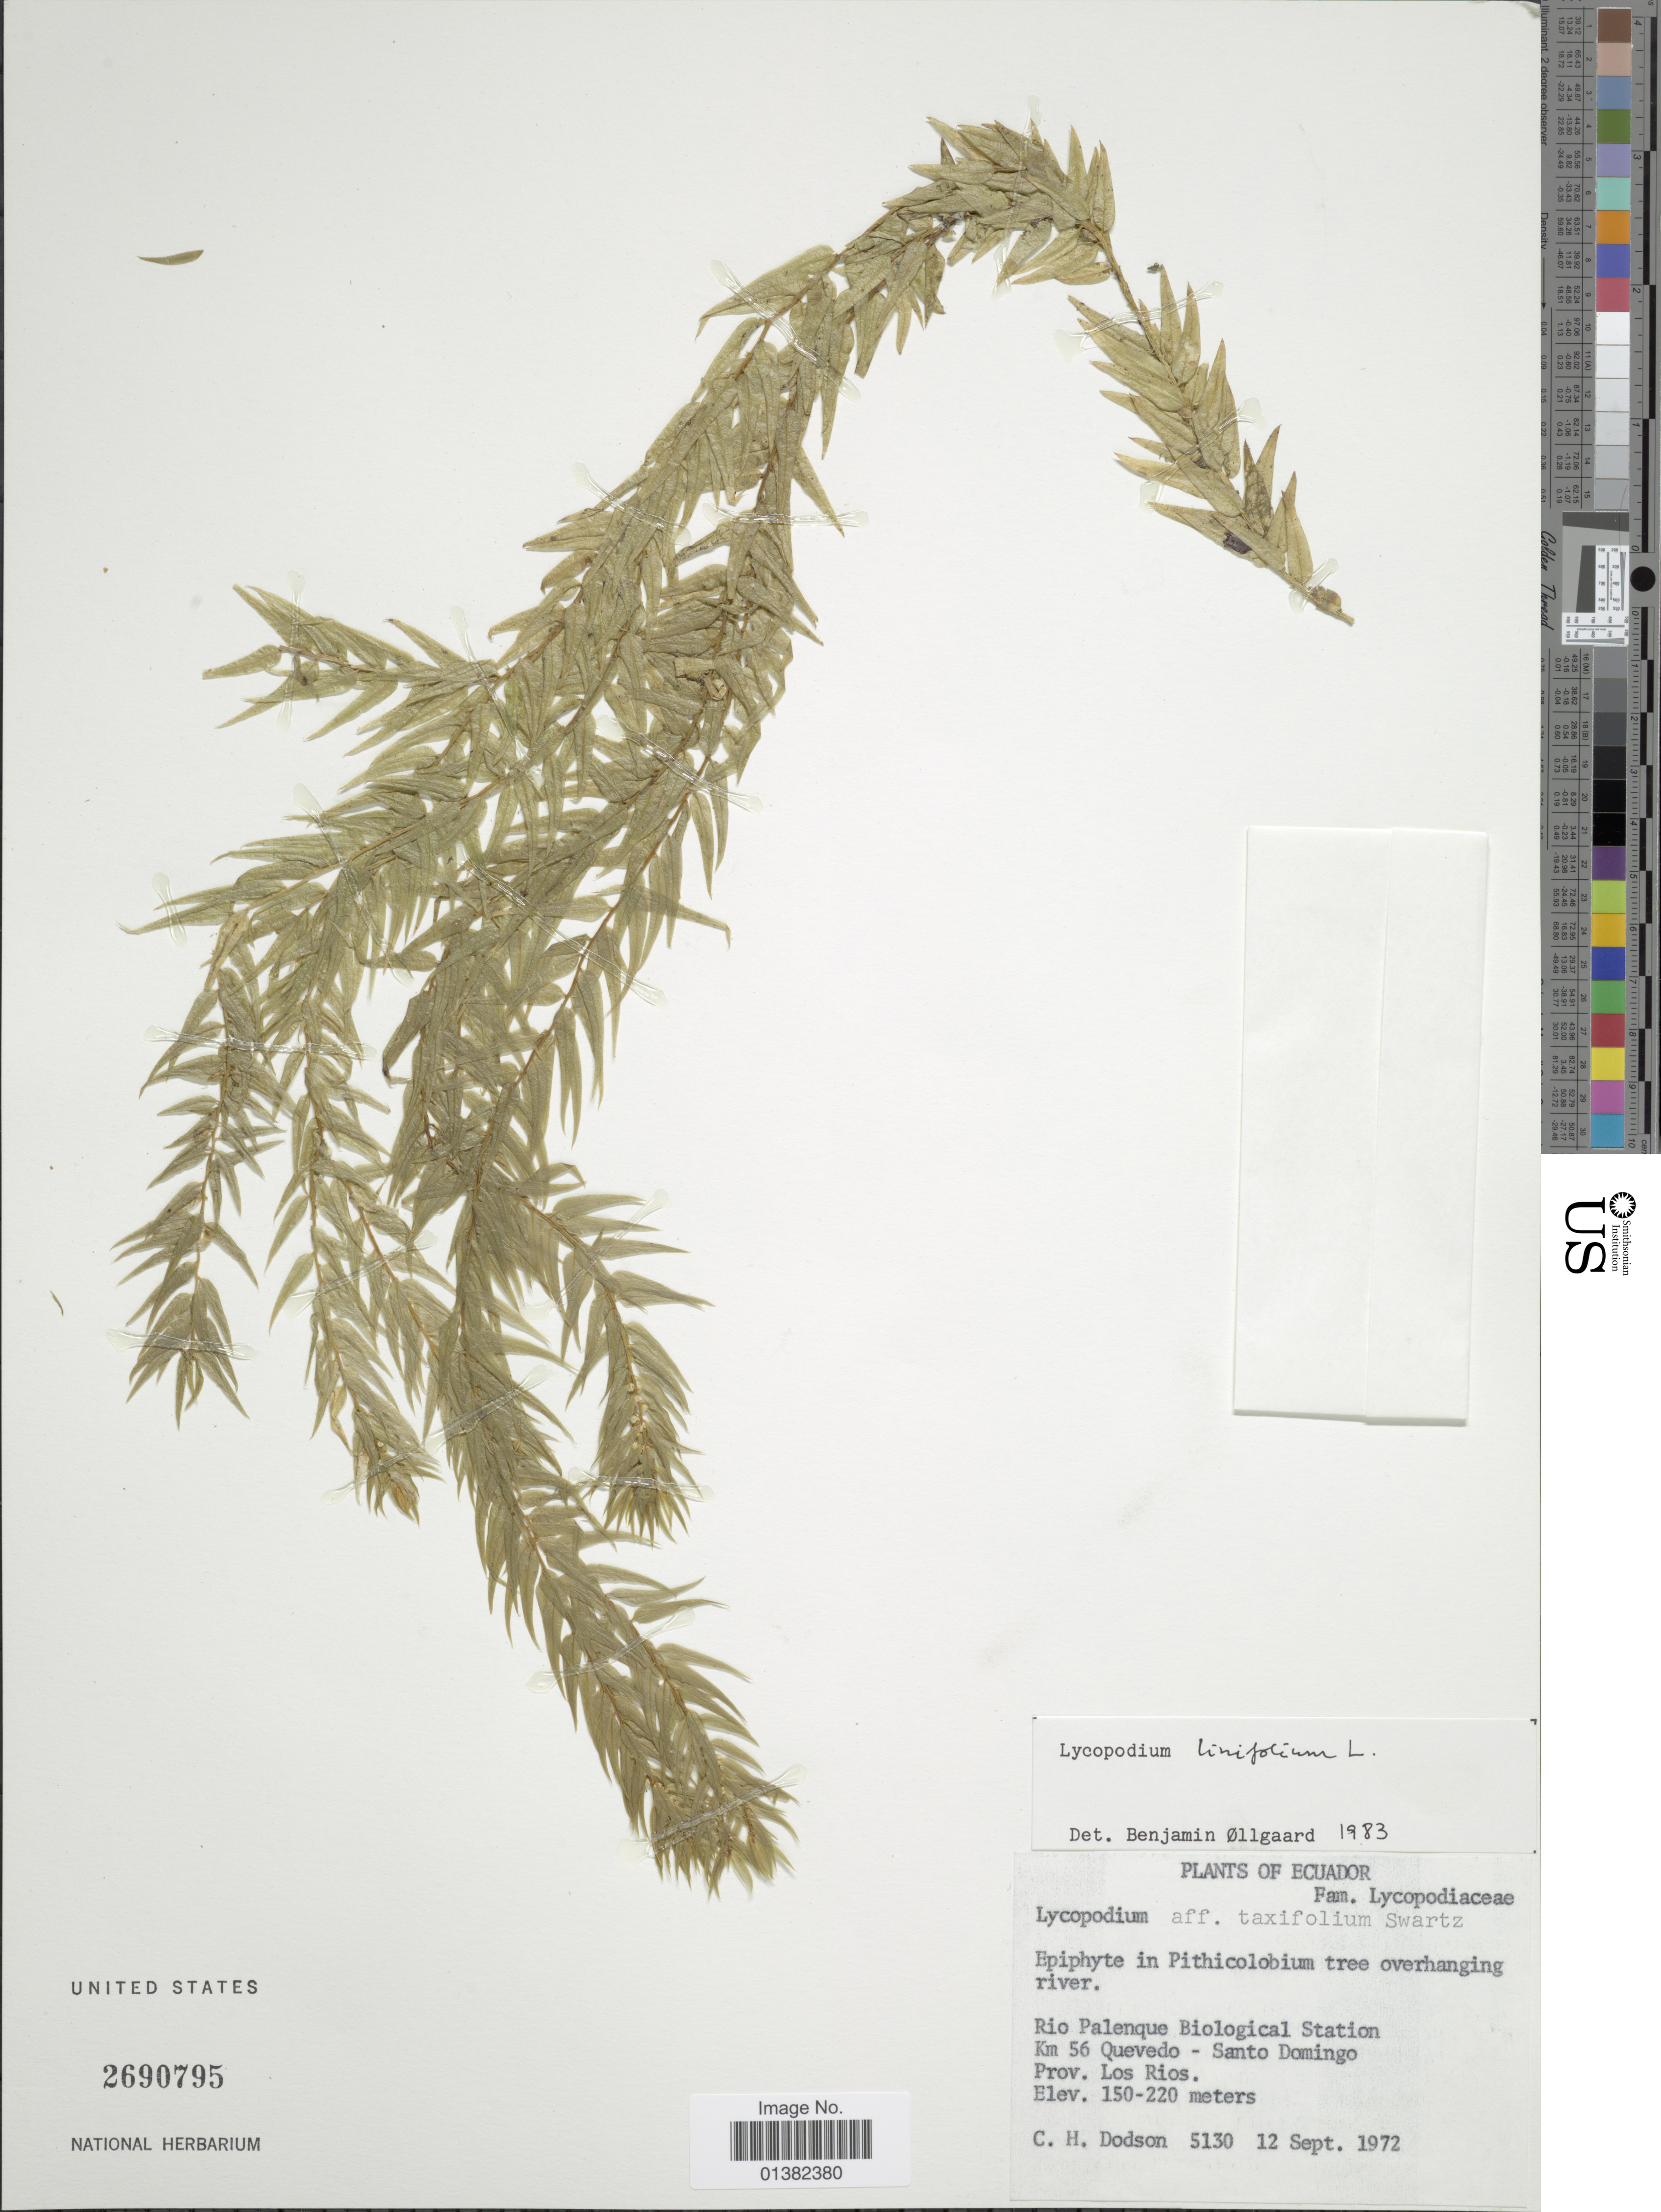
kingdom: Plantae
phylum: Tracheophyta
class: Lycopodiopsida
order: Lycopodiales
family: Lycopodiaceae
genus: Phlegmariurus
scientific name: Phlegmariurus linifolius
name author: (L.) B. Øllg.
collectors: C. H. Dodson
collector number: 5130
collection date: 1972-09-12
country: Ecuador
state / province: Los Ríos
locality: Rio Palenque Biological Station, Km 56 Quevedo - Santo Domingo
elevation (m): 150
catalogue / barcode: US 2690795